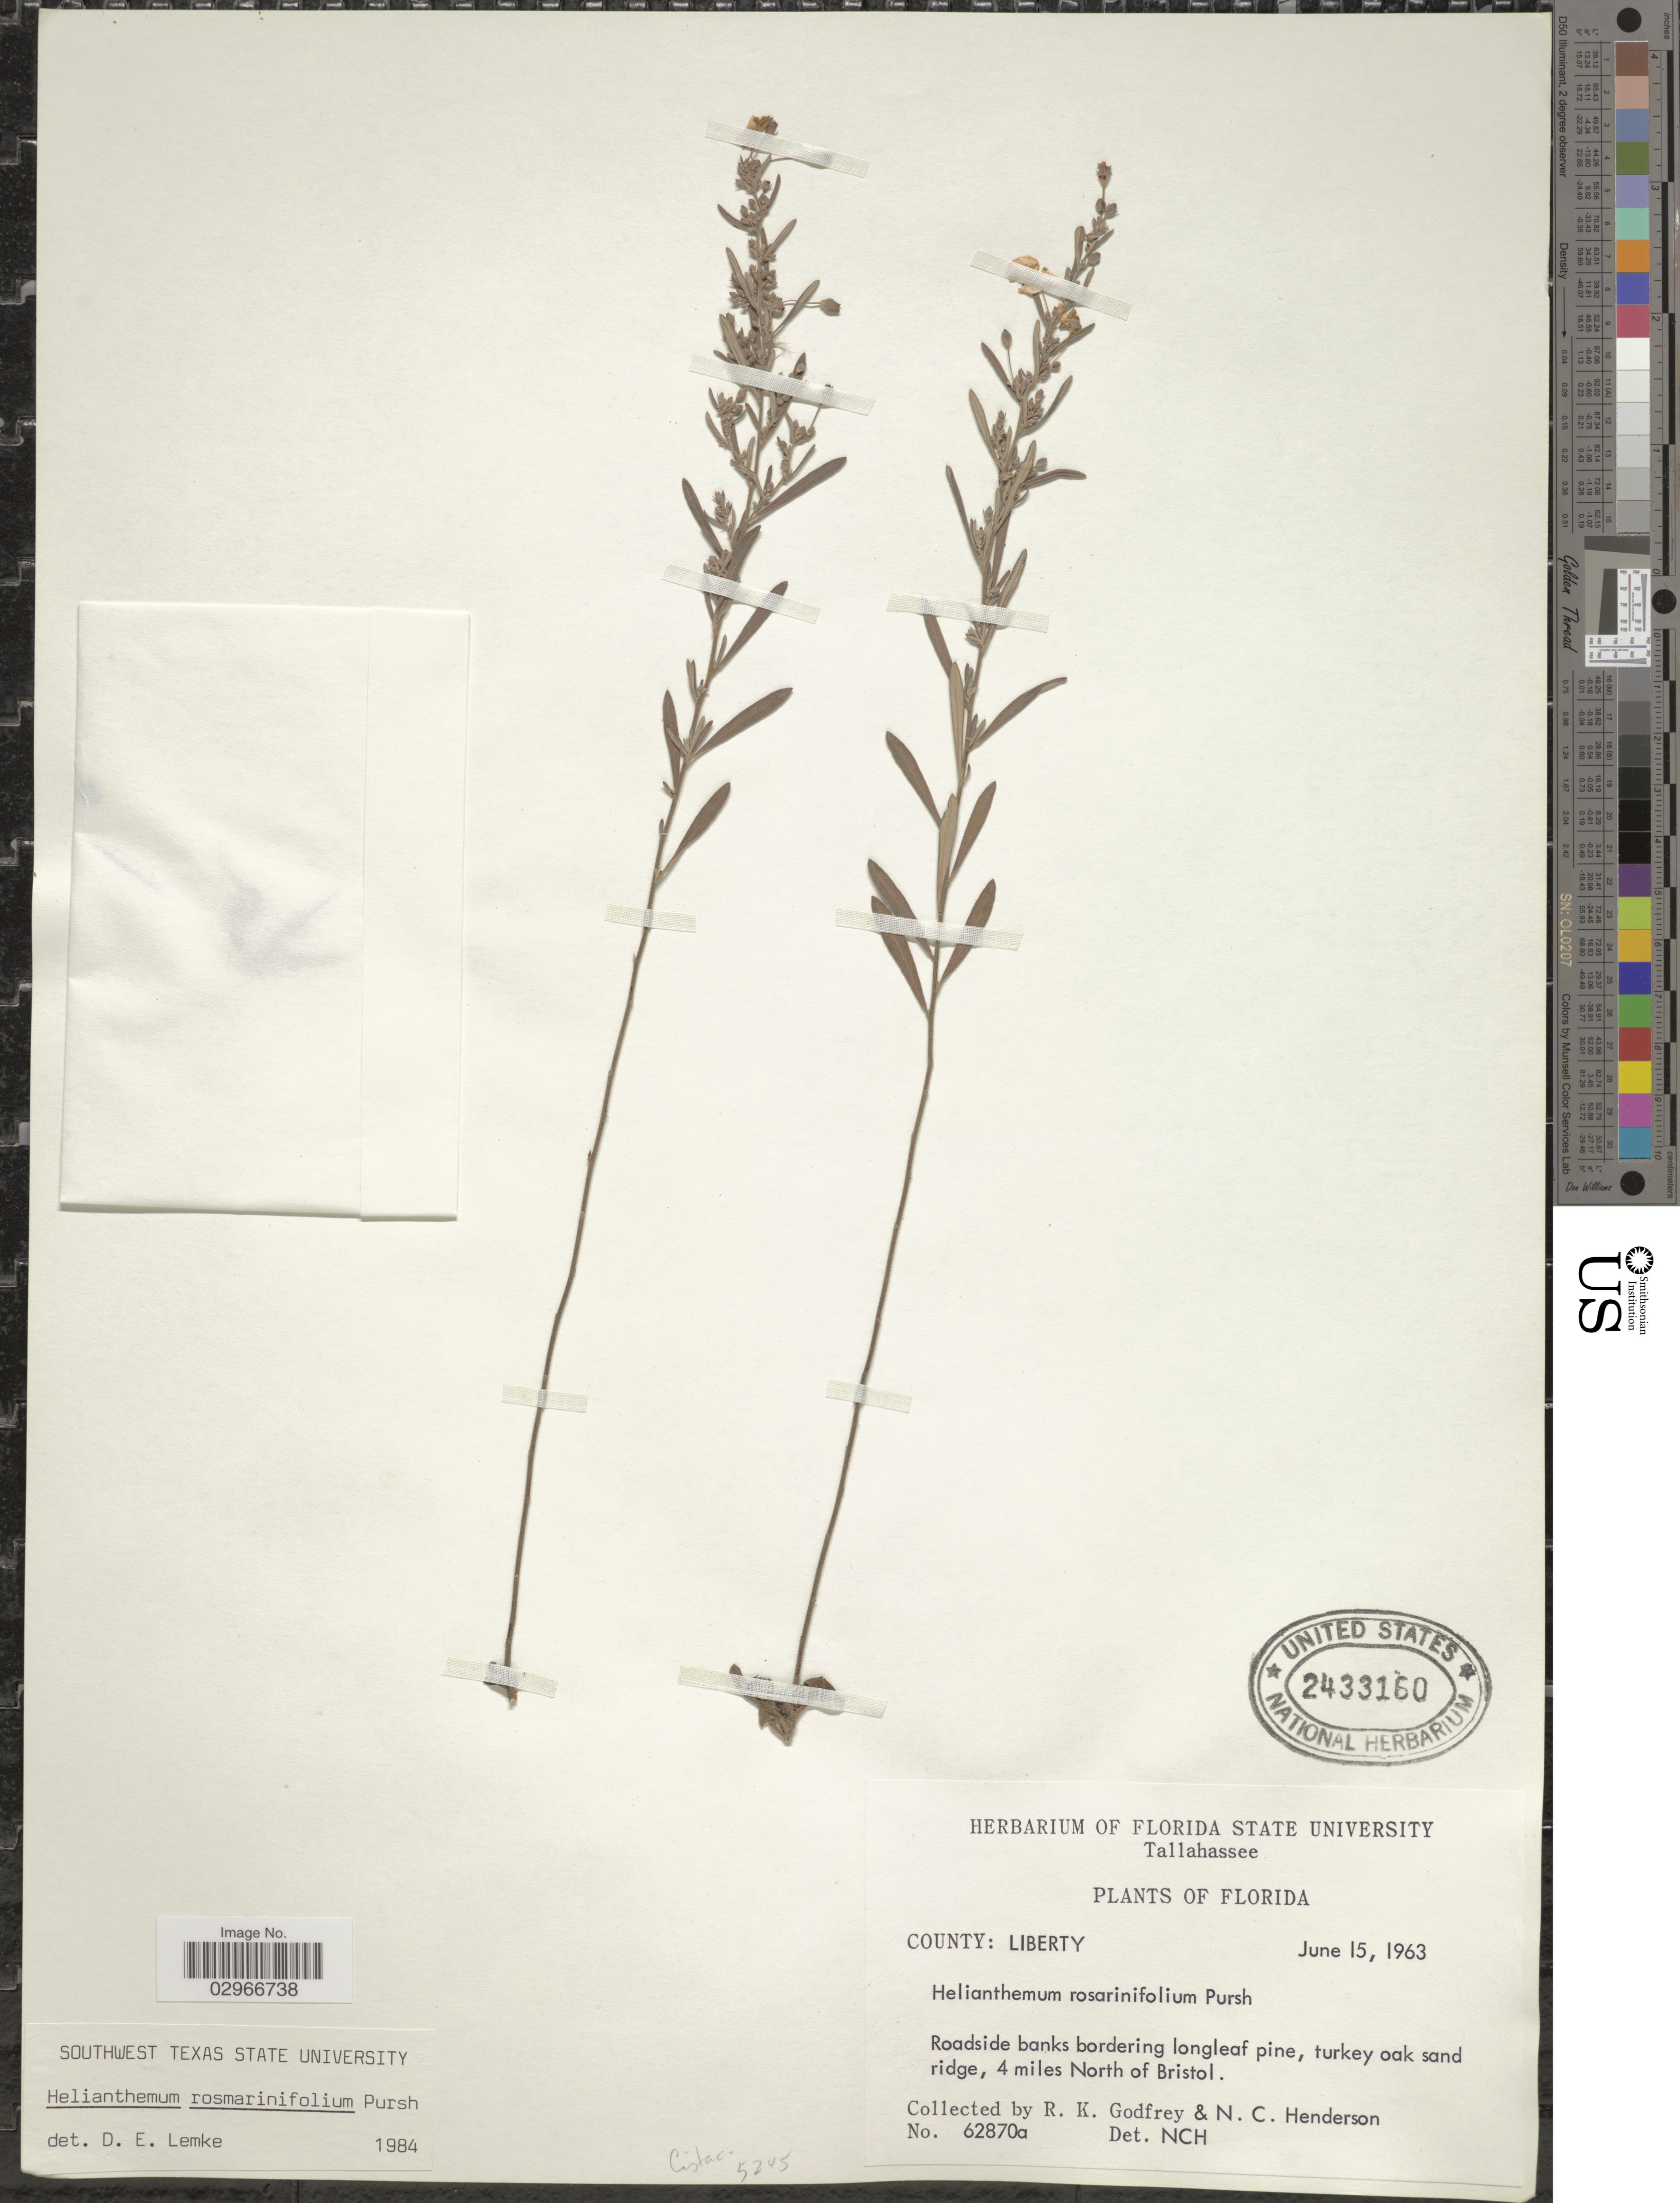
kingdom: Plantae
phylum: Tracheophyta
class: Magnoliopsida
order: Malvales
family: Cistaceae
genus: Helianthemum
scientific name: Helianthemum rosmarinifolium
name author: Pursh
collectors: R. K. Godfrey & N. C. Henderson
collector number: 62870a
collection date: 1963-06-15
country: United States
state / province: Florida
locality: County: Liberty, 4 miles North of Bristol.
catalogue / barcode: US 2433160